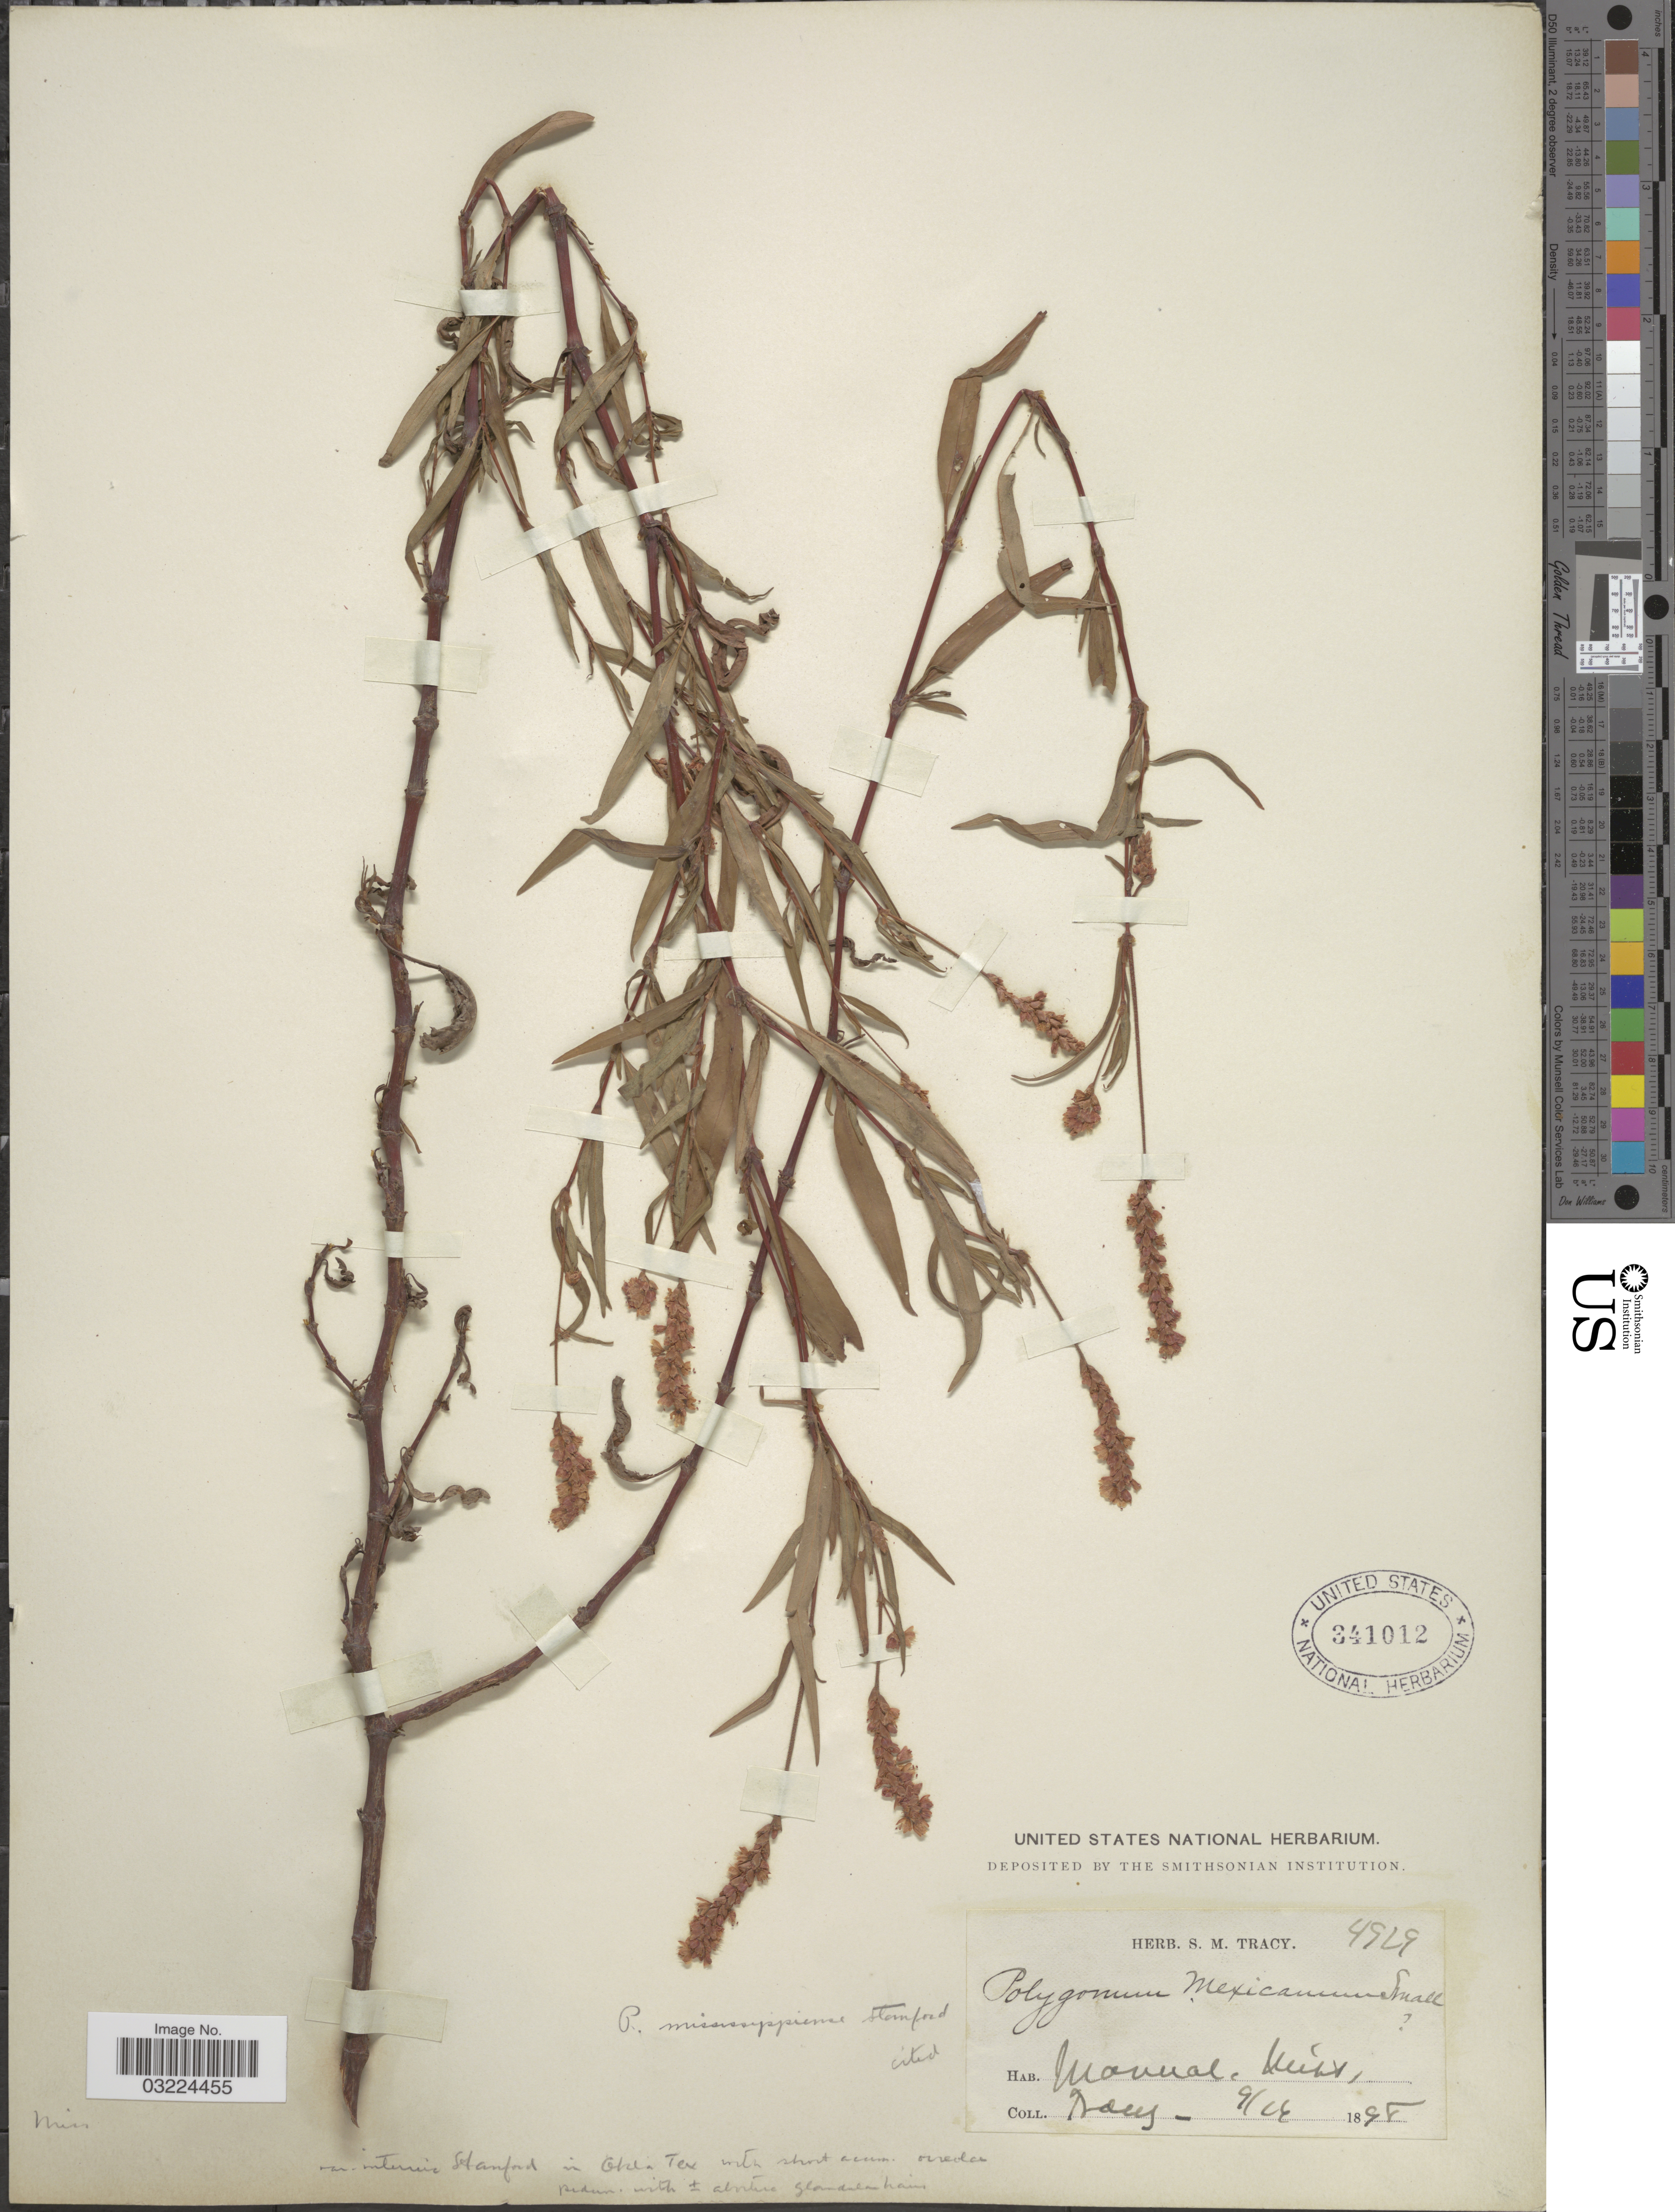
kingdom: Plantae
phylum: Tracheophyta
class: Magnoliopsida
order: Caryophyllales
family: Polygonaceae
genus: Persicaria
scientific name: Persicaria pensylvanica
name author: (L.) M. Gómez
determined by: Atha, D. E.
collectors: S. M. Tracy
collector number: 4929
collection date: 1898-09-14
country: United States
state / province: Mississippi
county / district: Pearl River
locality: McNeill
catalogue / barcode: US 341012